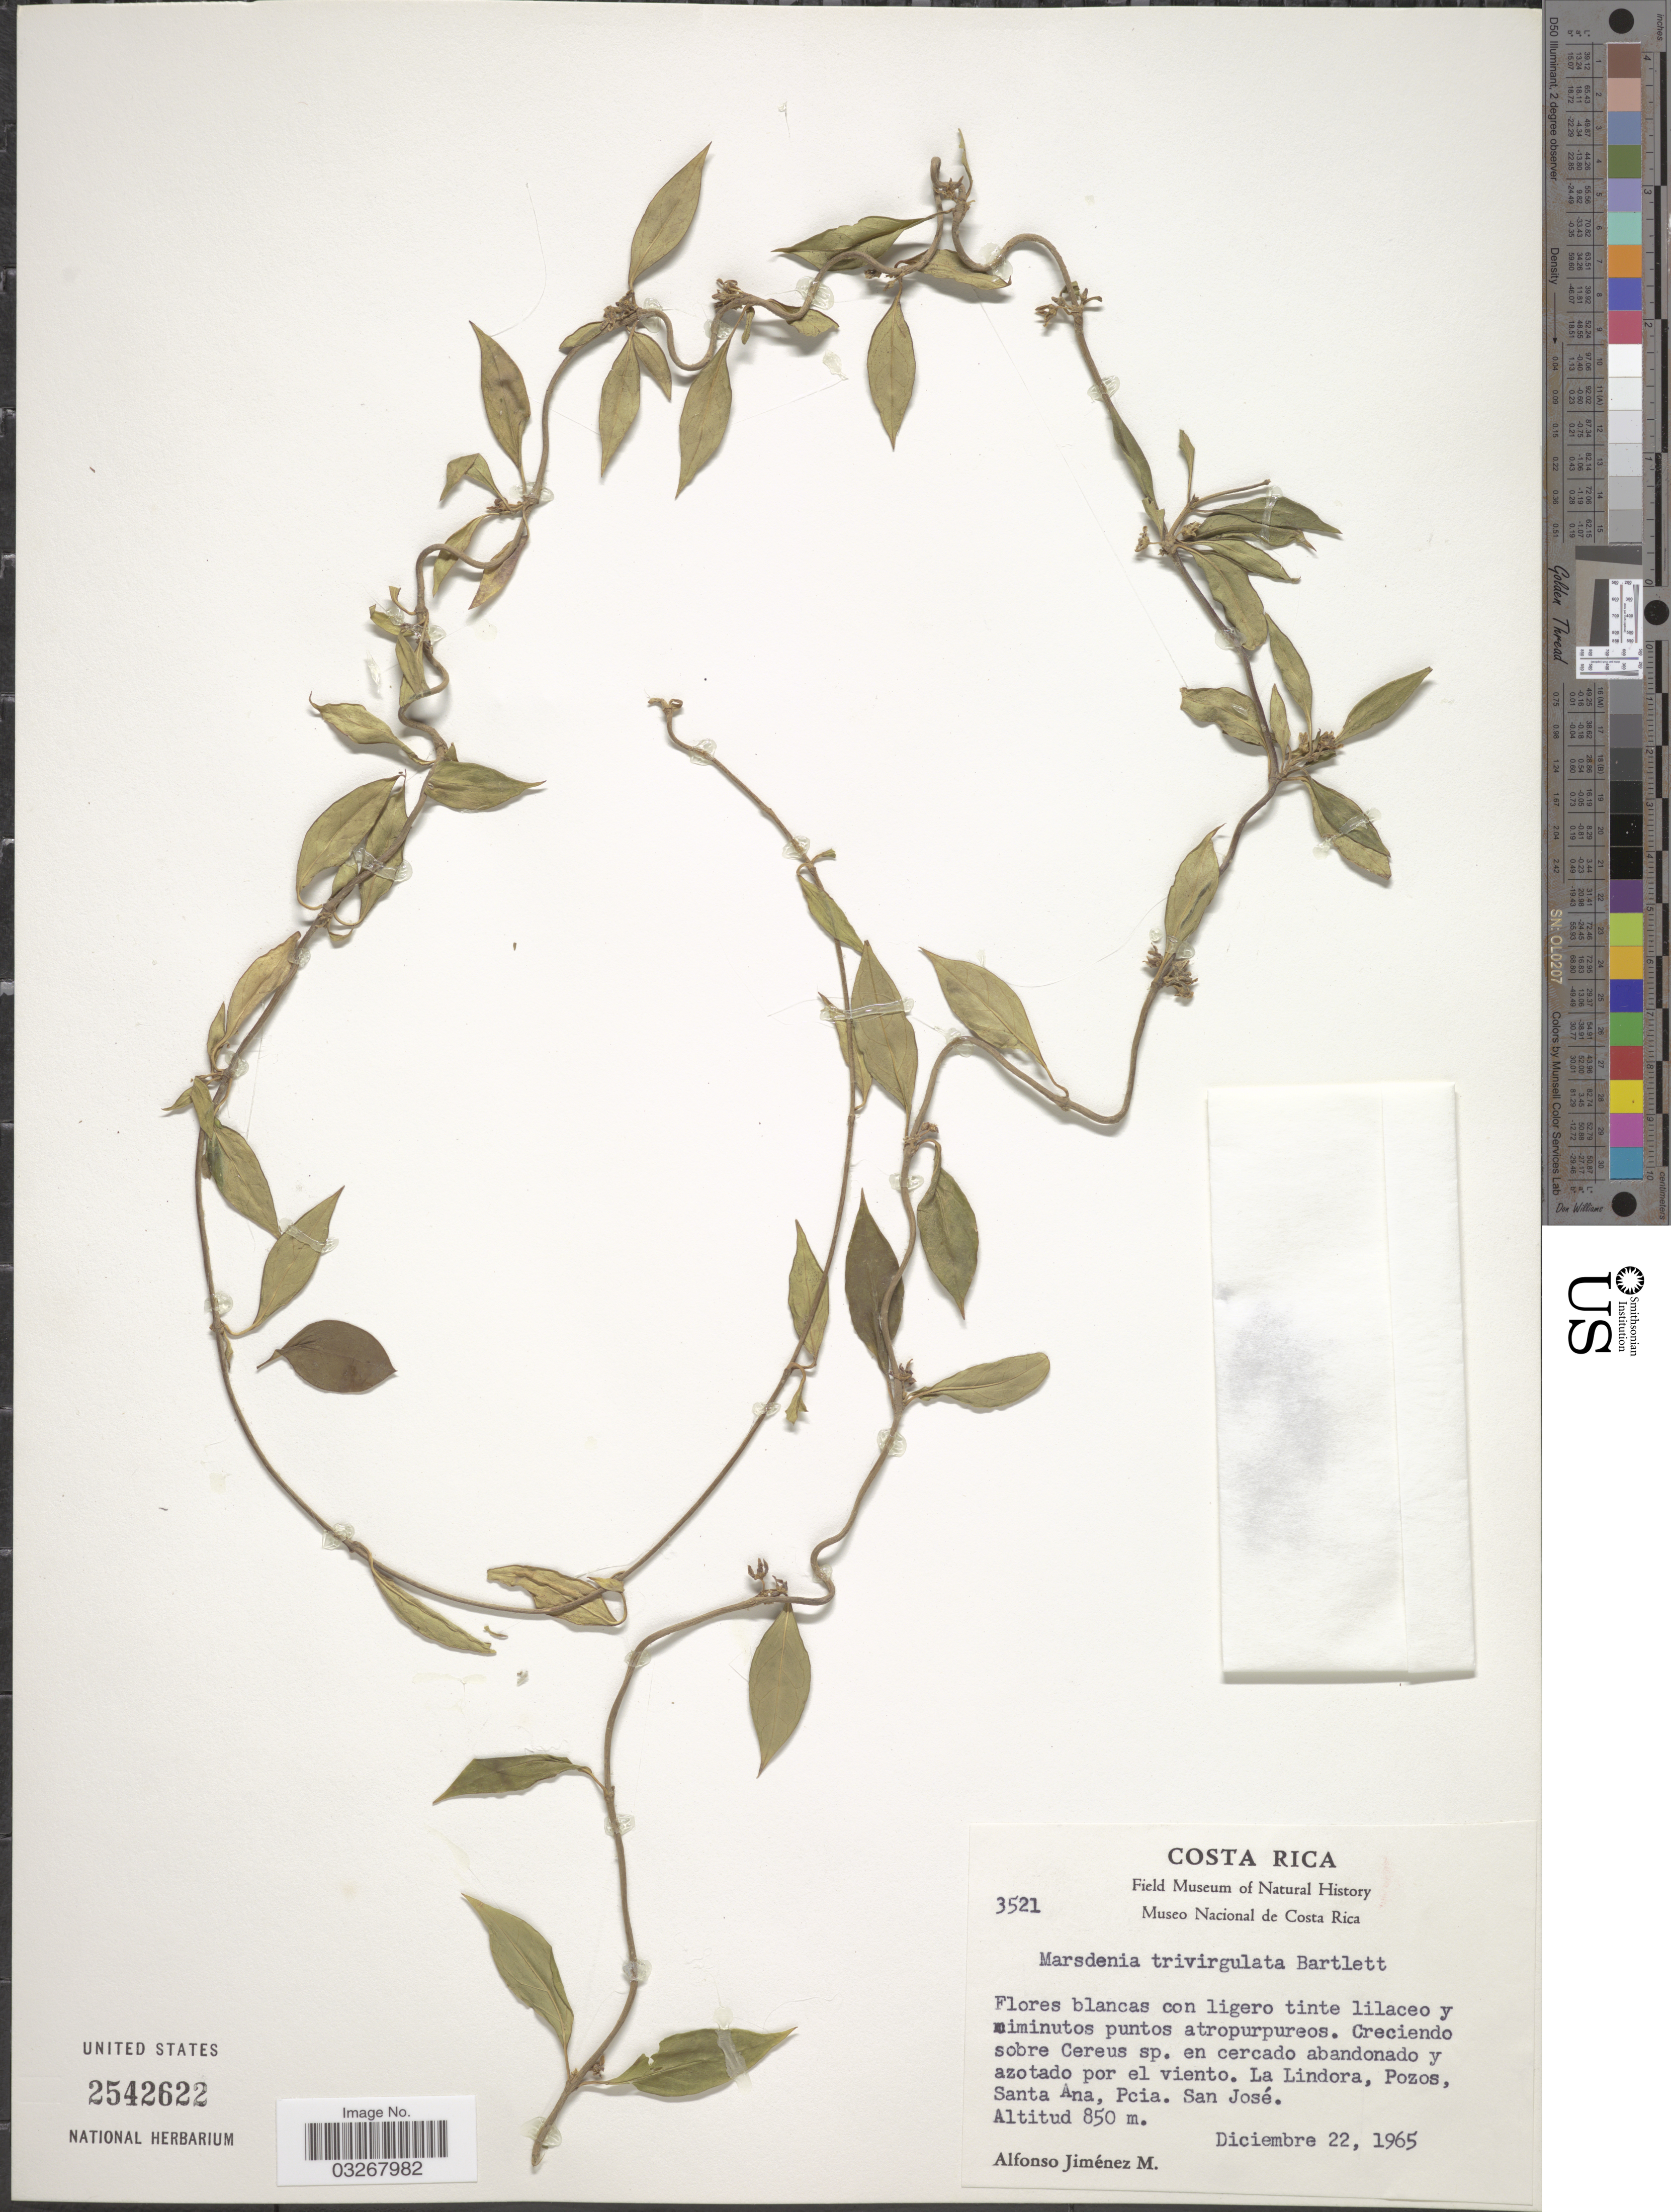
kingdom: Plantae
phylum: Tracheophyta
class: Magnoliopsida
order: Gentianales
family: Apocynaceae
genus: Marsdenia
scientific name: Marsdenia trivirgulata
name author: Bartlett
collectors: A. Jimenez M.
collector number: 3521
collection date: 1965-12-22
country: Costa Rica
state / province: San José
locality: La Lindora, Pozos, Santa Ana, Pcia. San José.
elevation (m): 850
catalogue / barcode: US 2542622